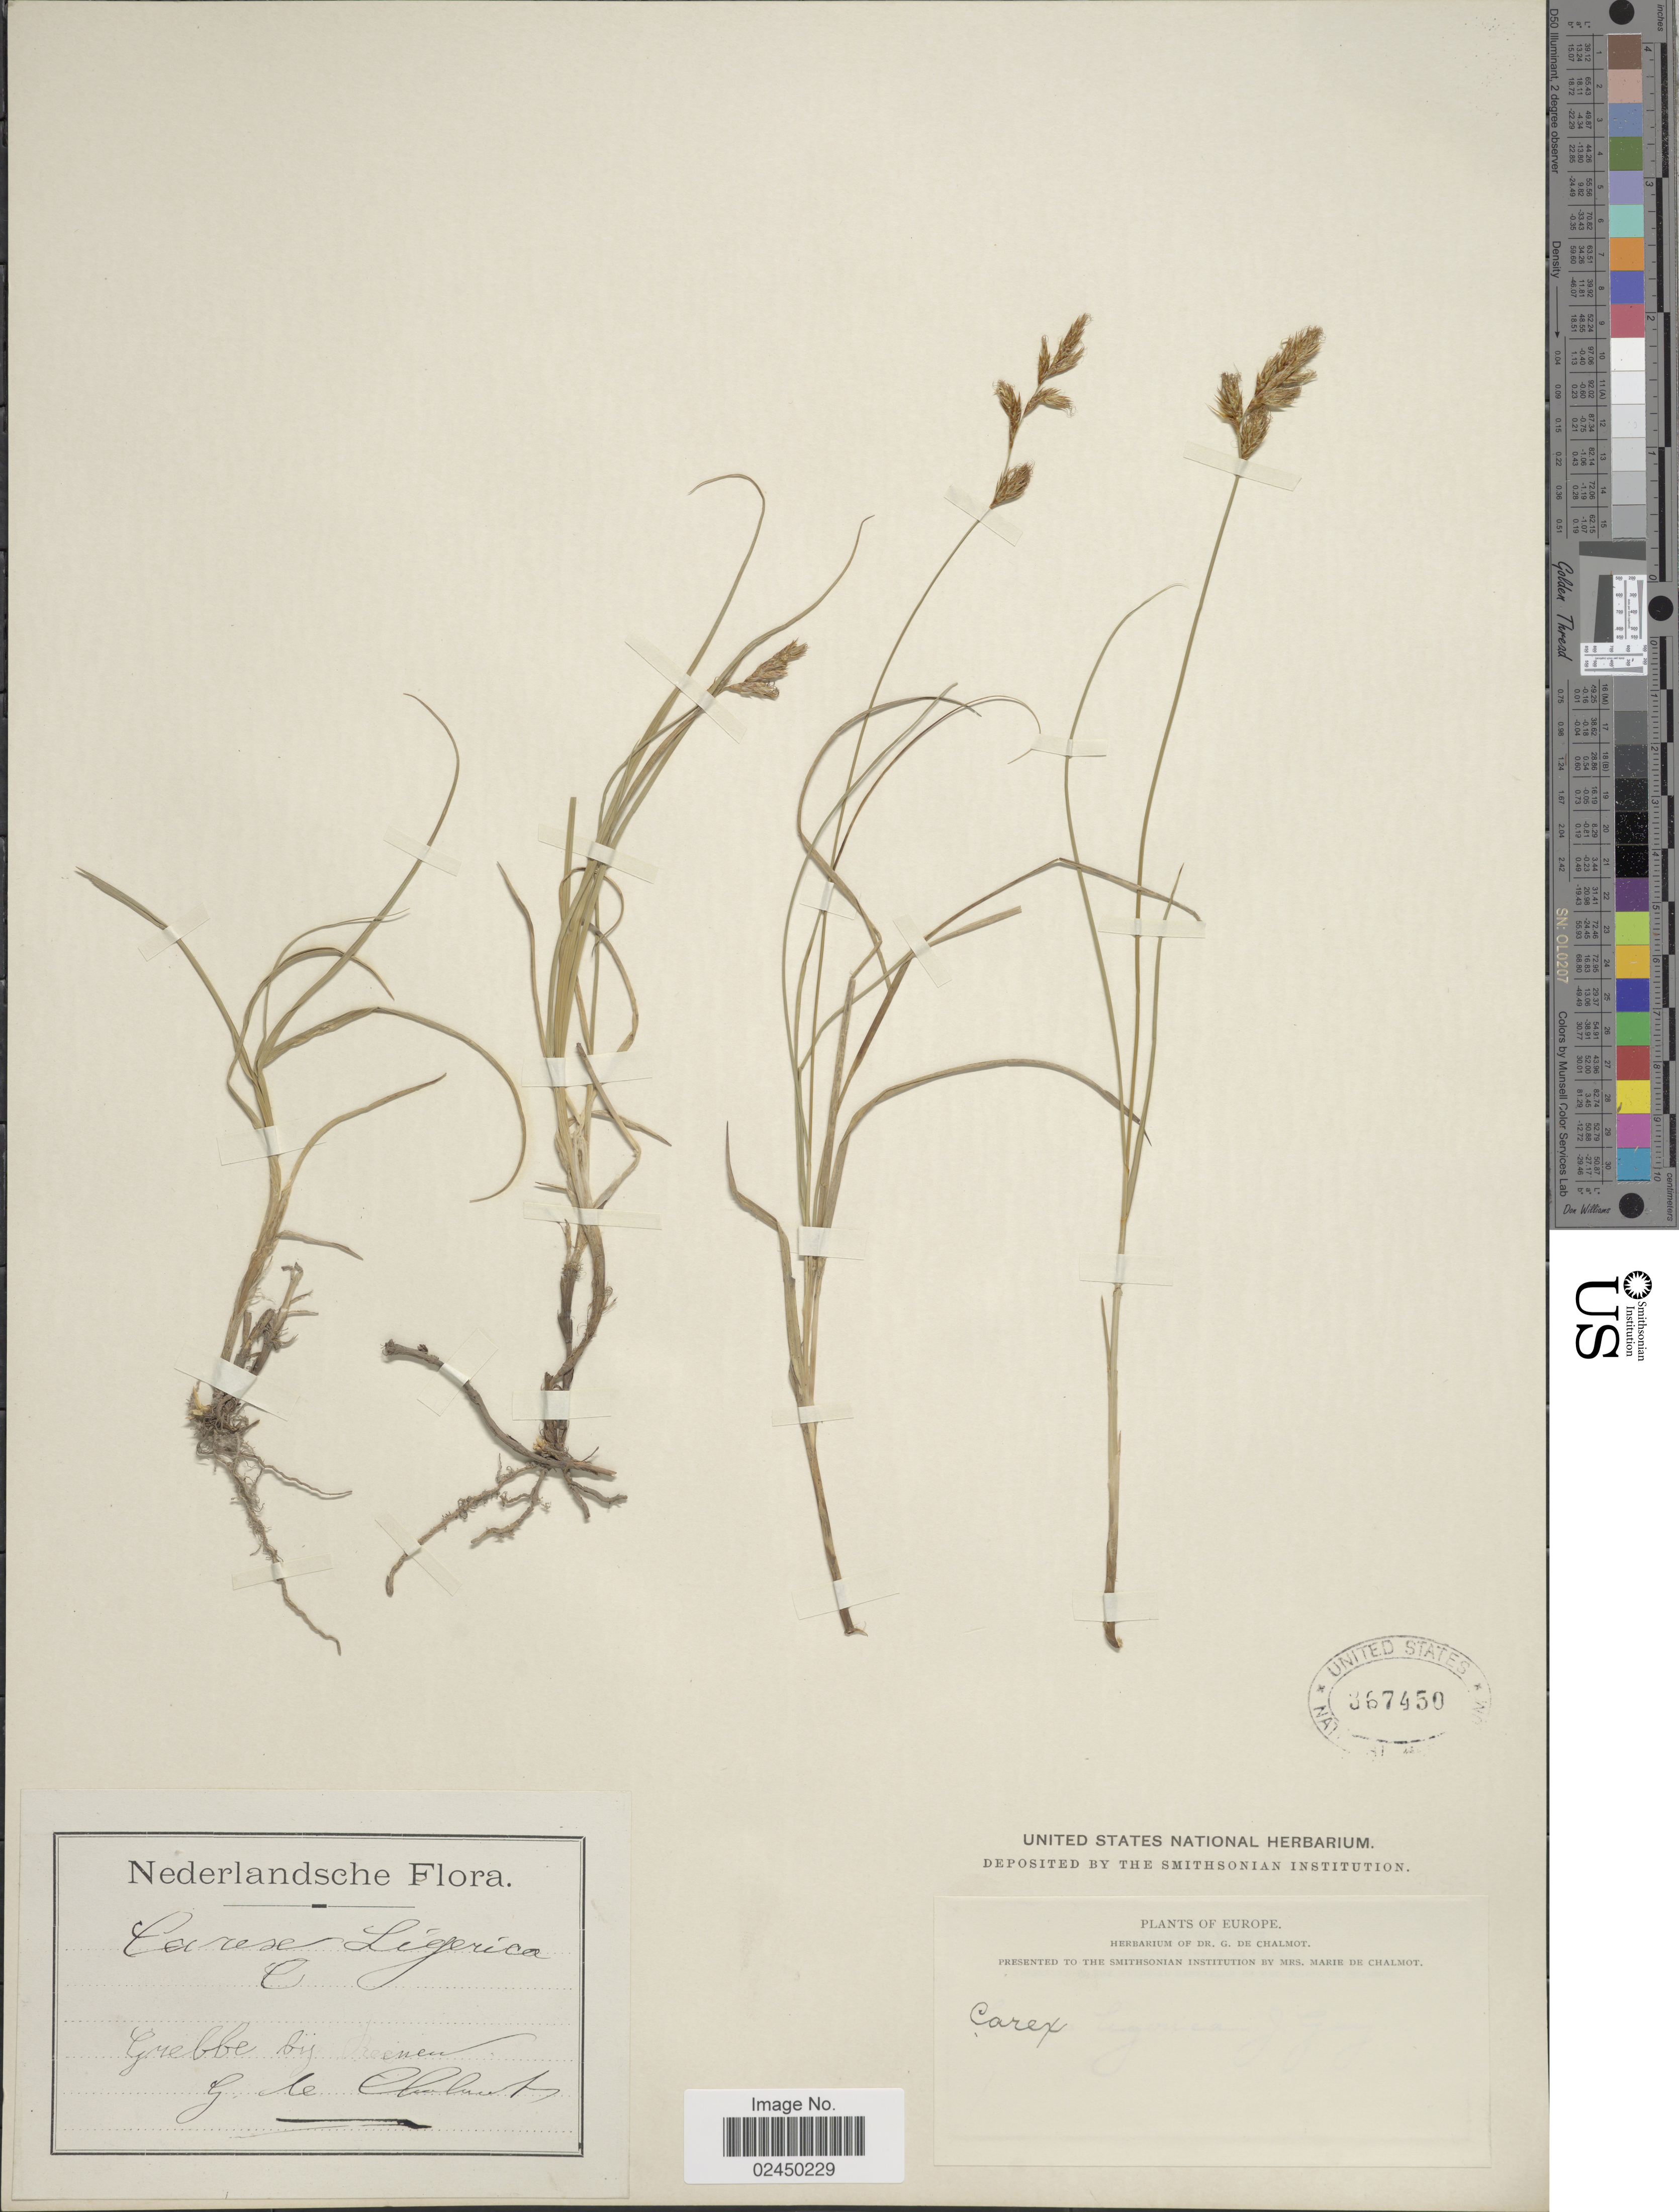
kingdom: Plantae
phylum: Tracheophyta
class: Liliopsida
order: Poales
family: Cyperaceae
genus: Carex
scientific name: Carex colchica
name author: J. Gay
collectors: G. de Chalmot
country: Netherlands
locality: Grebbe bij Reenen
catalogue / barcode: US 367450